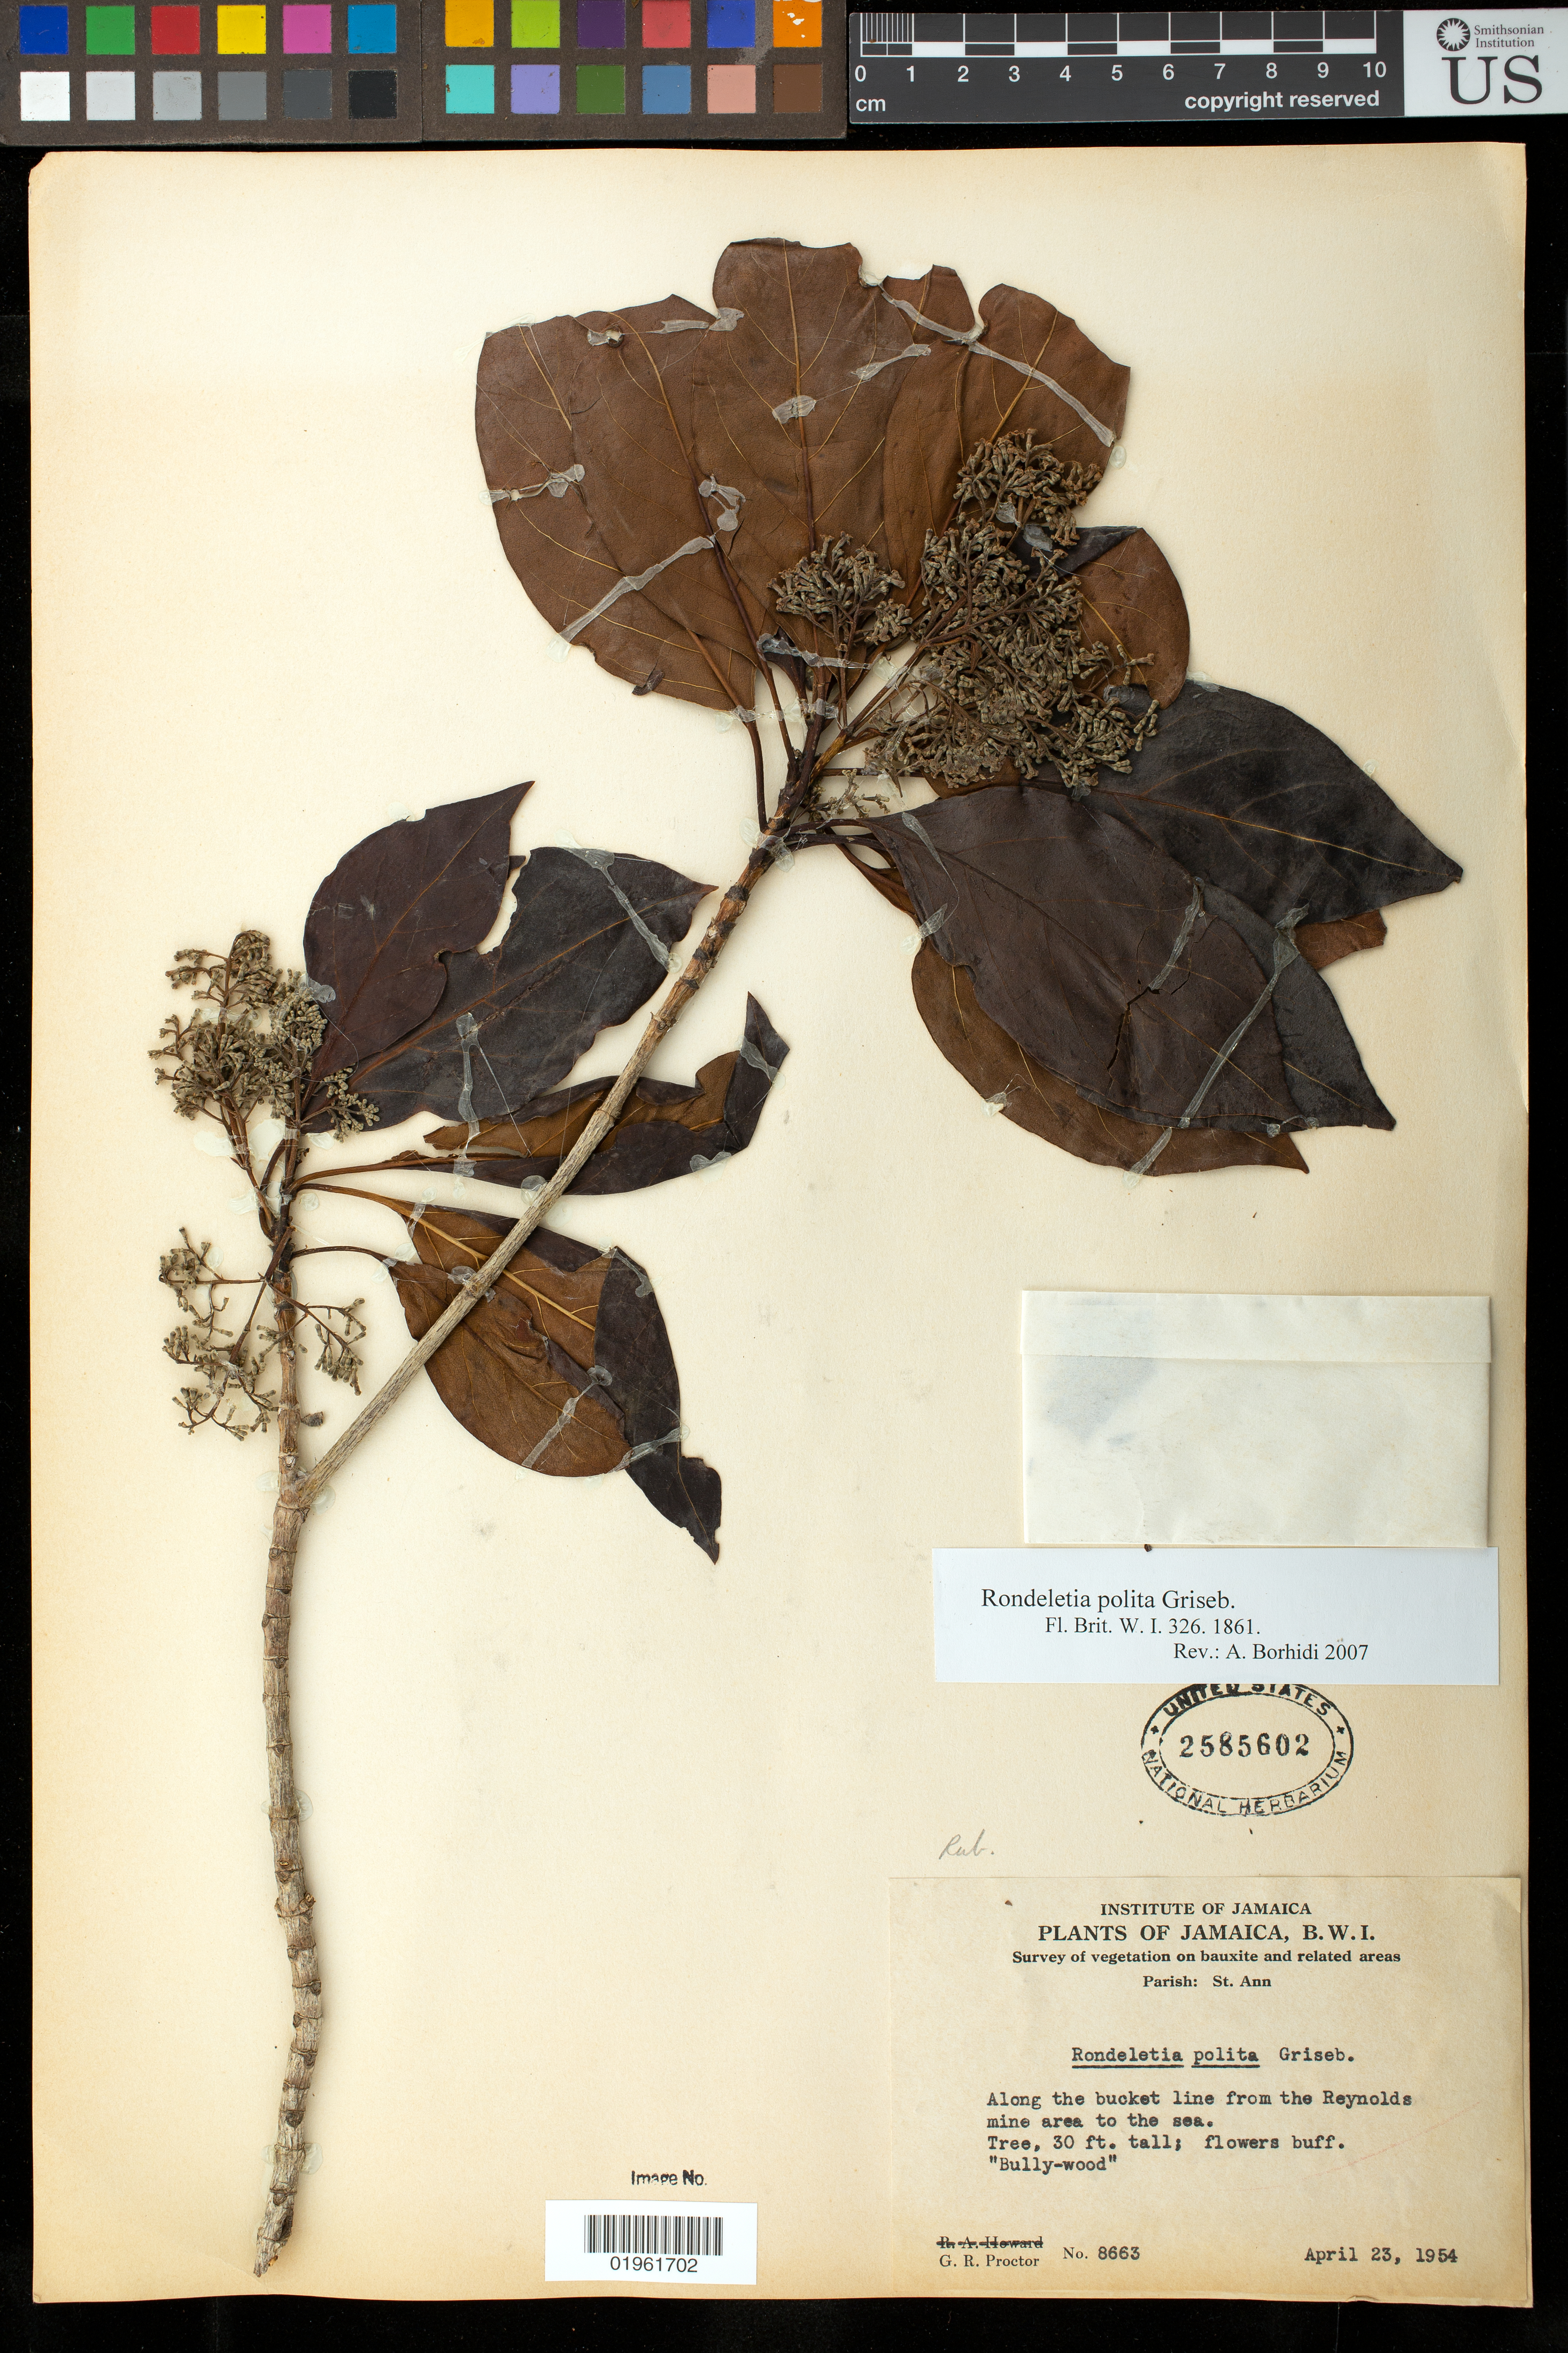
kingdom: Plantae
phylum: Tracheophyta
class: Magnoliopsida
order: Gentianales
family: Rubiaceae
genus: Rondeletia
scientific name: Rondeletia polita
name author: Griseb.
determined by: Borhidi, Attila L.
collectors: G. R. Proctor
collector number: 8663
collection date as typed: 23 Apr 1954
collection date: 1954-04-23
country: Jamaica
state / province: Saint Ann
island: Jamaica I.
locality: Along the bucket line from the Reynolds mine area to the sea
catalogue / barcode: US 2585602